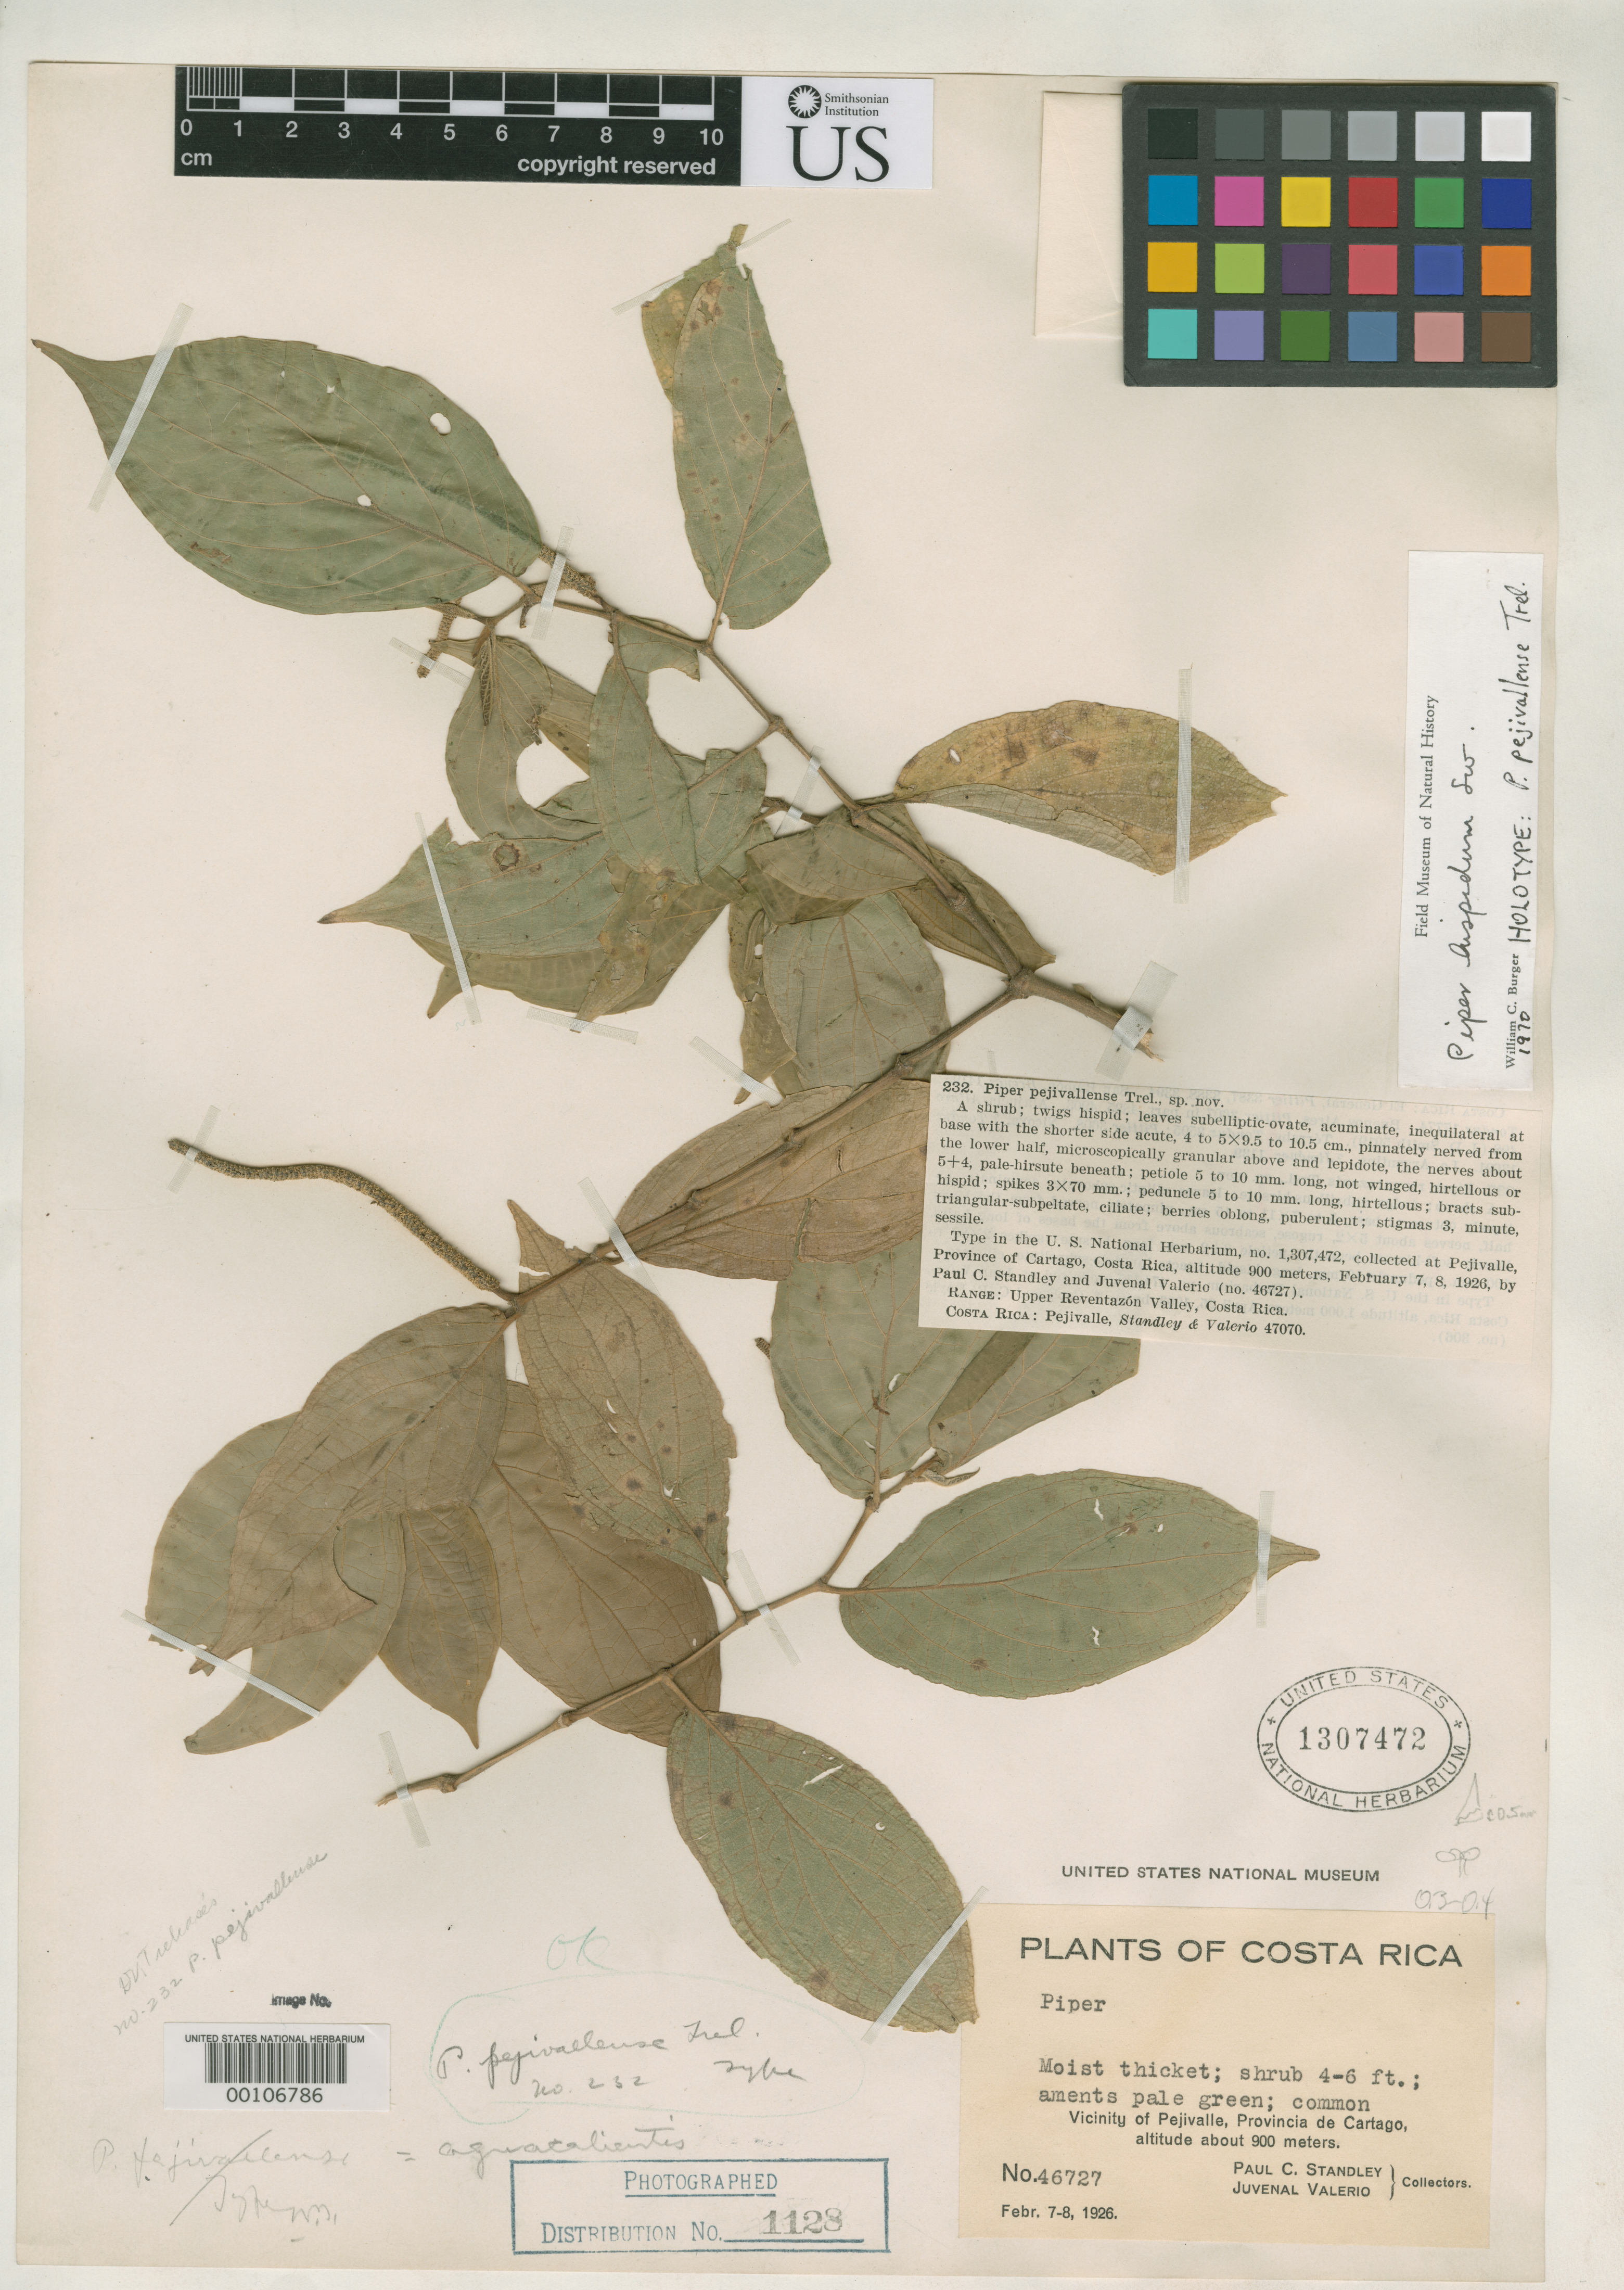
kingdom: Plantae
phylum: Tracheophyta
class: Magnoliopsida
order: Piperales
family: Piperaceae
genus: Piper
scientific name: Piper pejivallense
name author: Trel.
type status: Holotype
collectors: P. C. Standley & J. Valerio R.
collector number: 46727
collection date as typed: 07 Feb 1926 to 08 Feb 1926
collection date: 1926-02-07/1926-02-08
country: Costa Rica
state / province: Cartago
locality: Vicinity of Pejivalle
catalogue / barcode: US 1307472